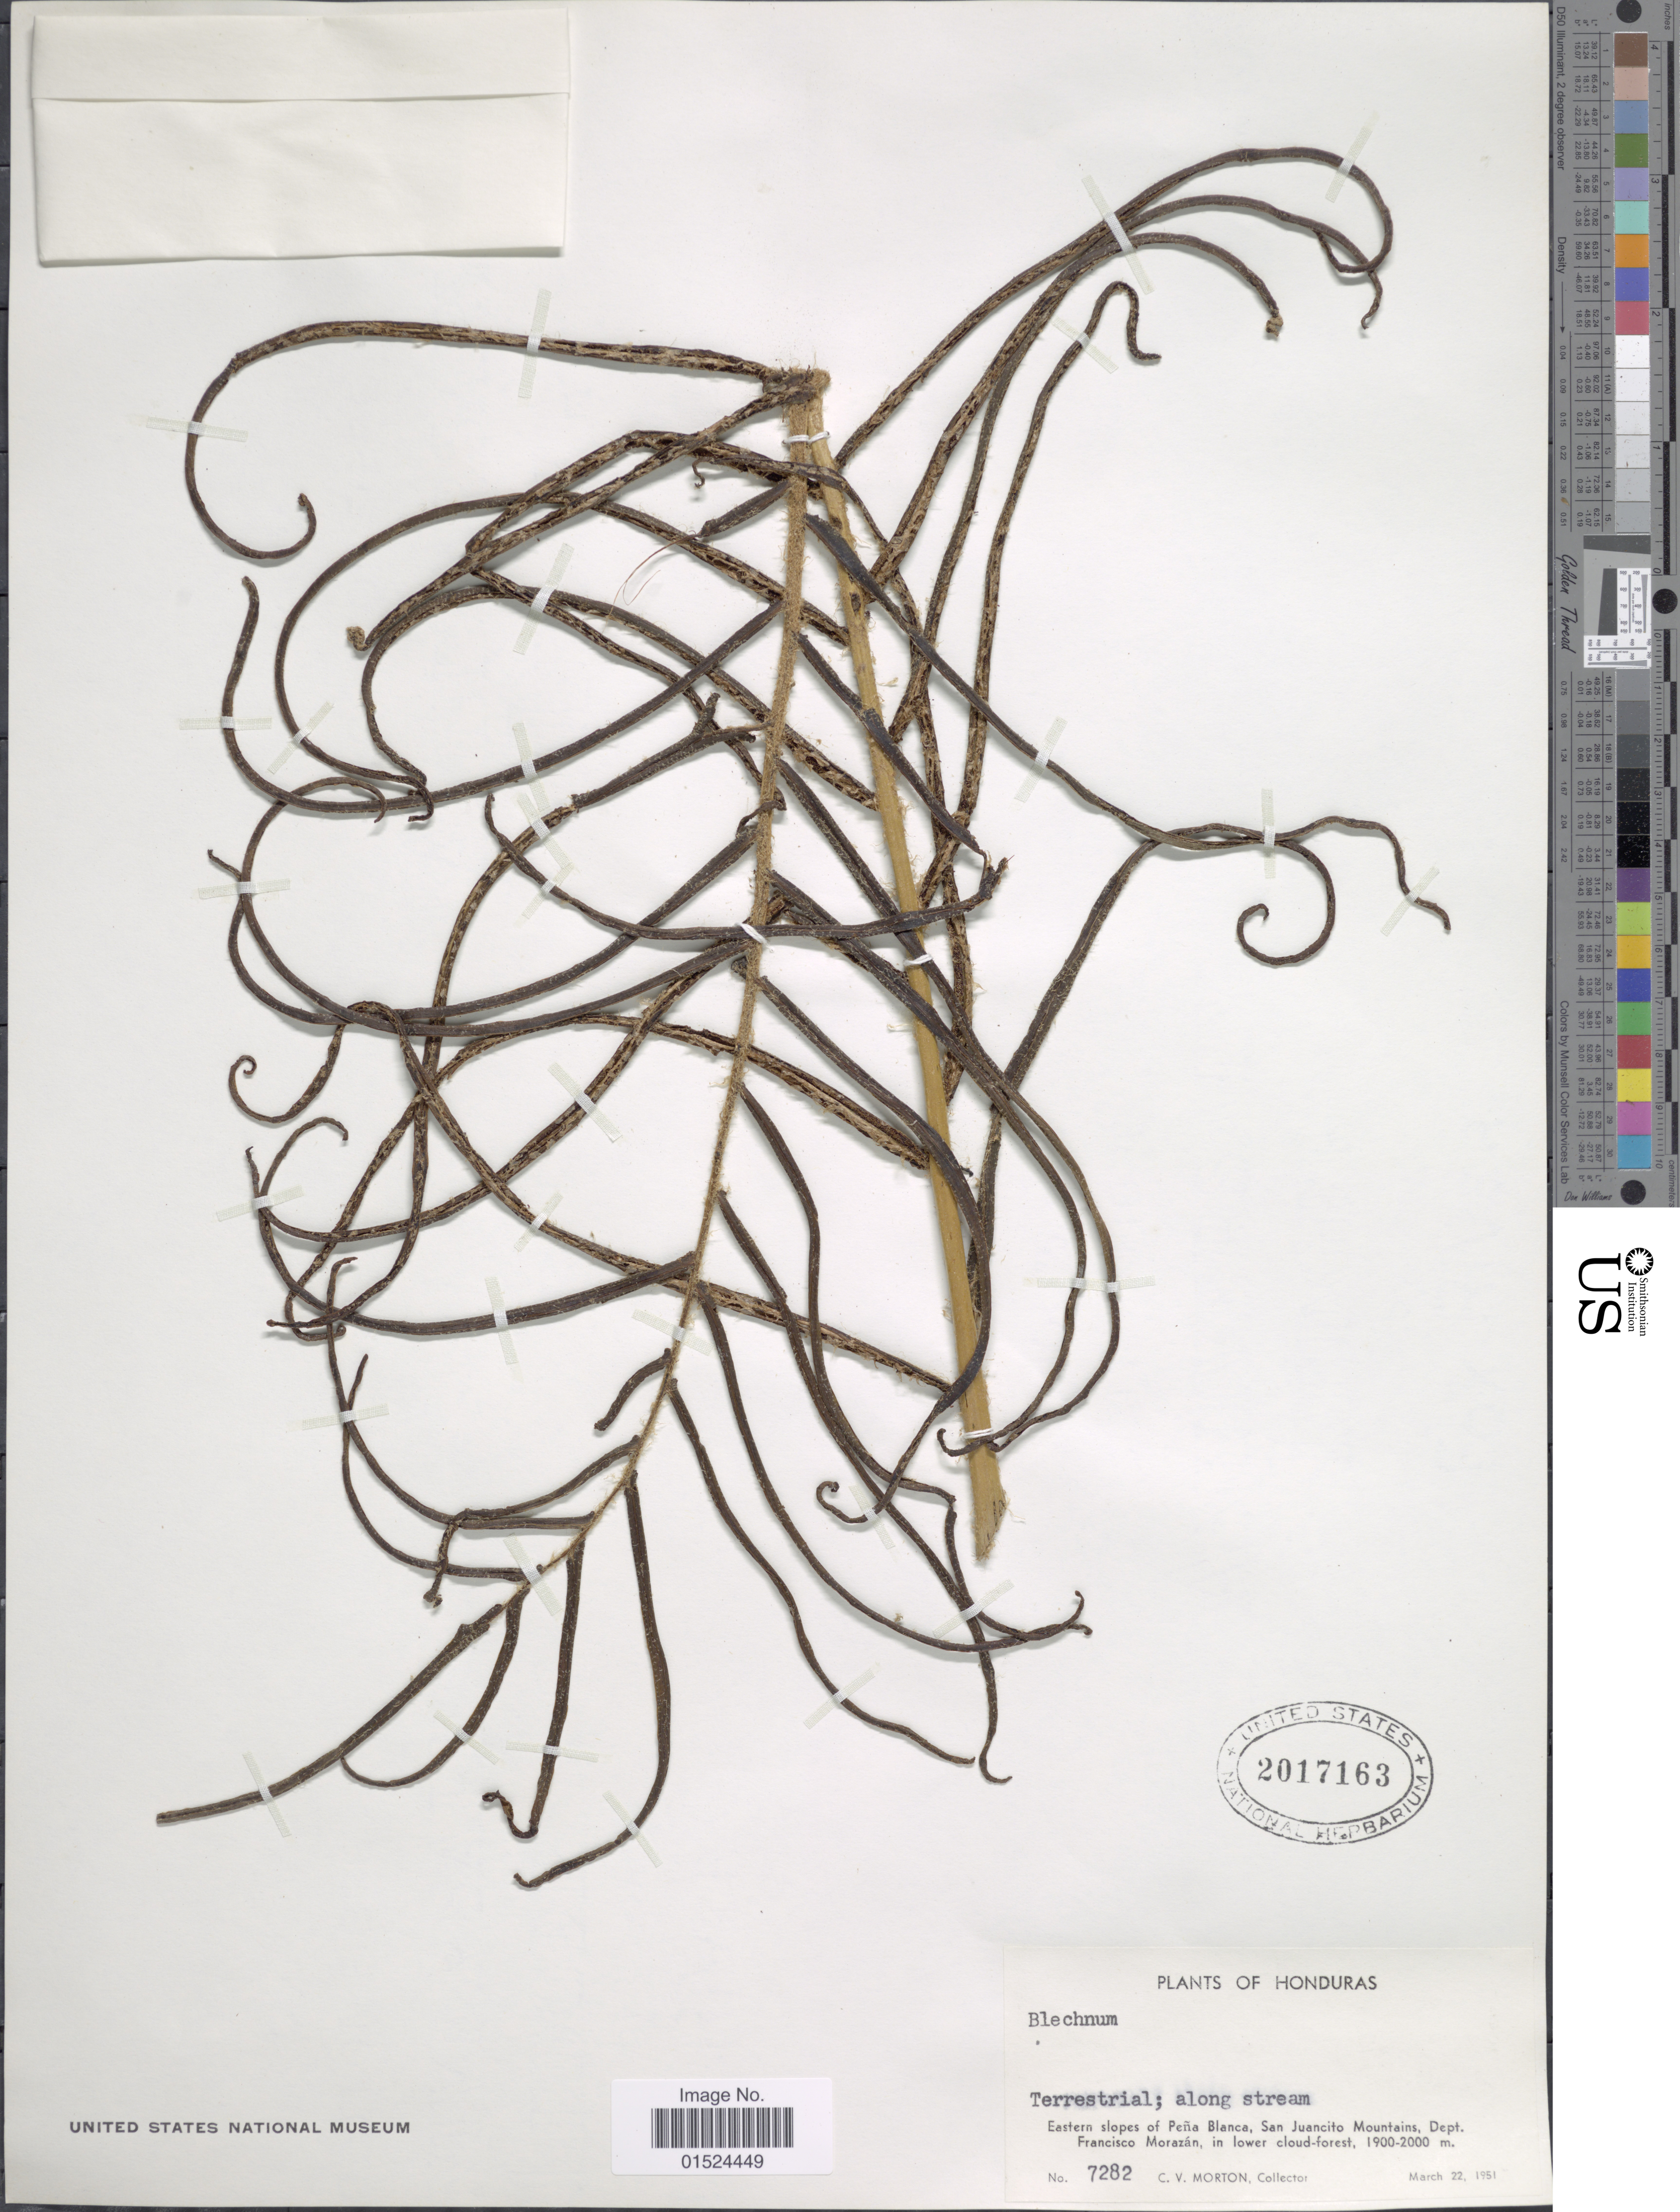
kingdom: Plantae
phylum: Tracheophyta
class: Polypodiopsida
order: Polypodiales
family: Blechnaceae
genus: Blechnum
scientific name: Blechnum schiedeanum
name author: (Schltdl. ex C. Presl) Hieron.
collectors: C. V. Morton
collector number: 7282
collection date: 1951-03-22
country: Honduras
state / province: Fco. Morazán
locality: Eastern slopes of Peña Blanca, San Juancito Mountains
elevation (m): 1900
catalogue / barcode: US 2017163